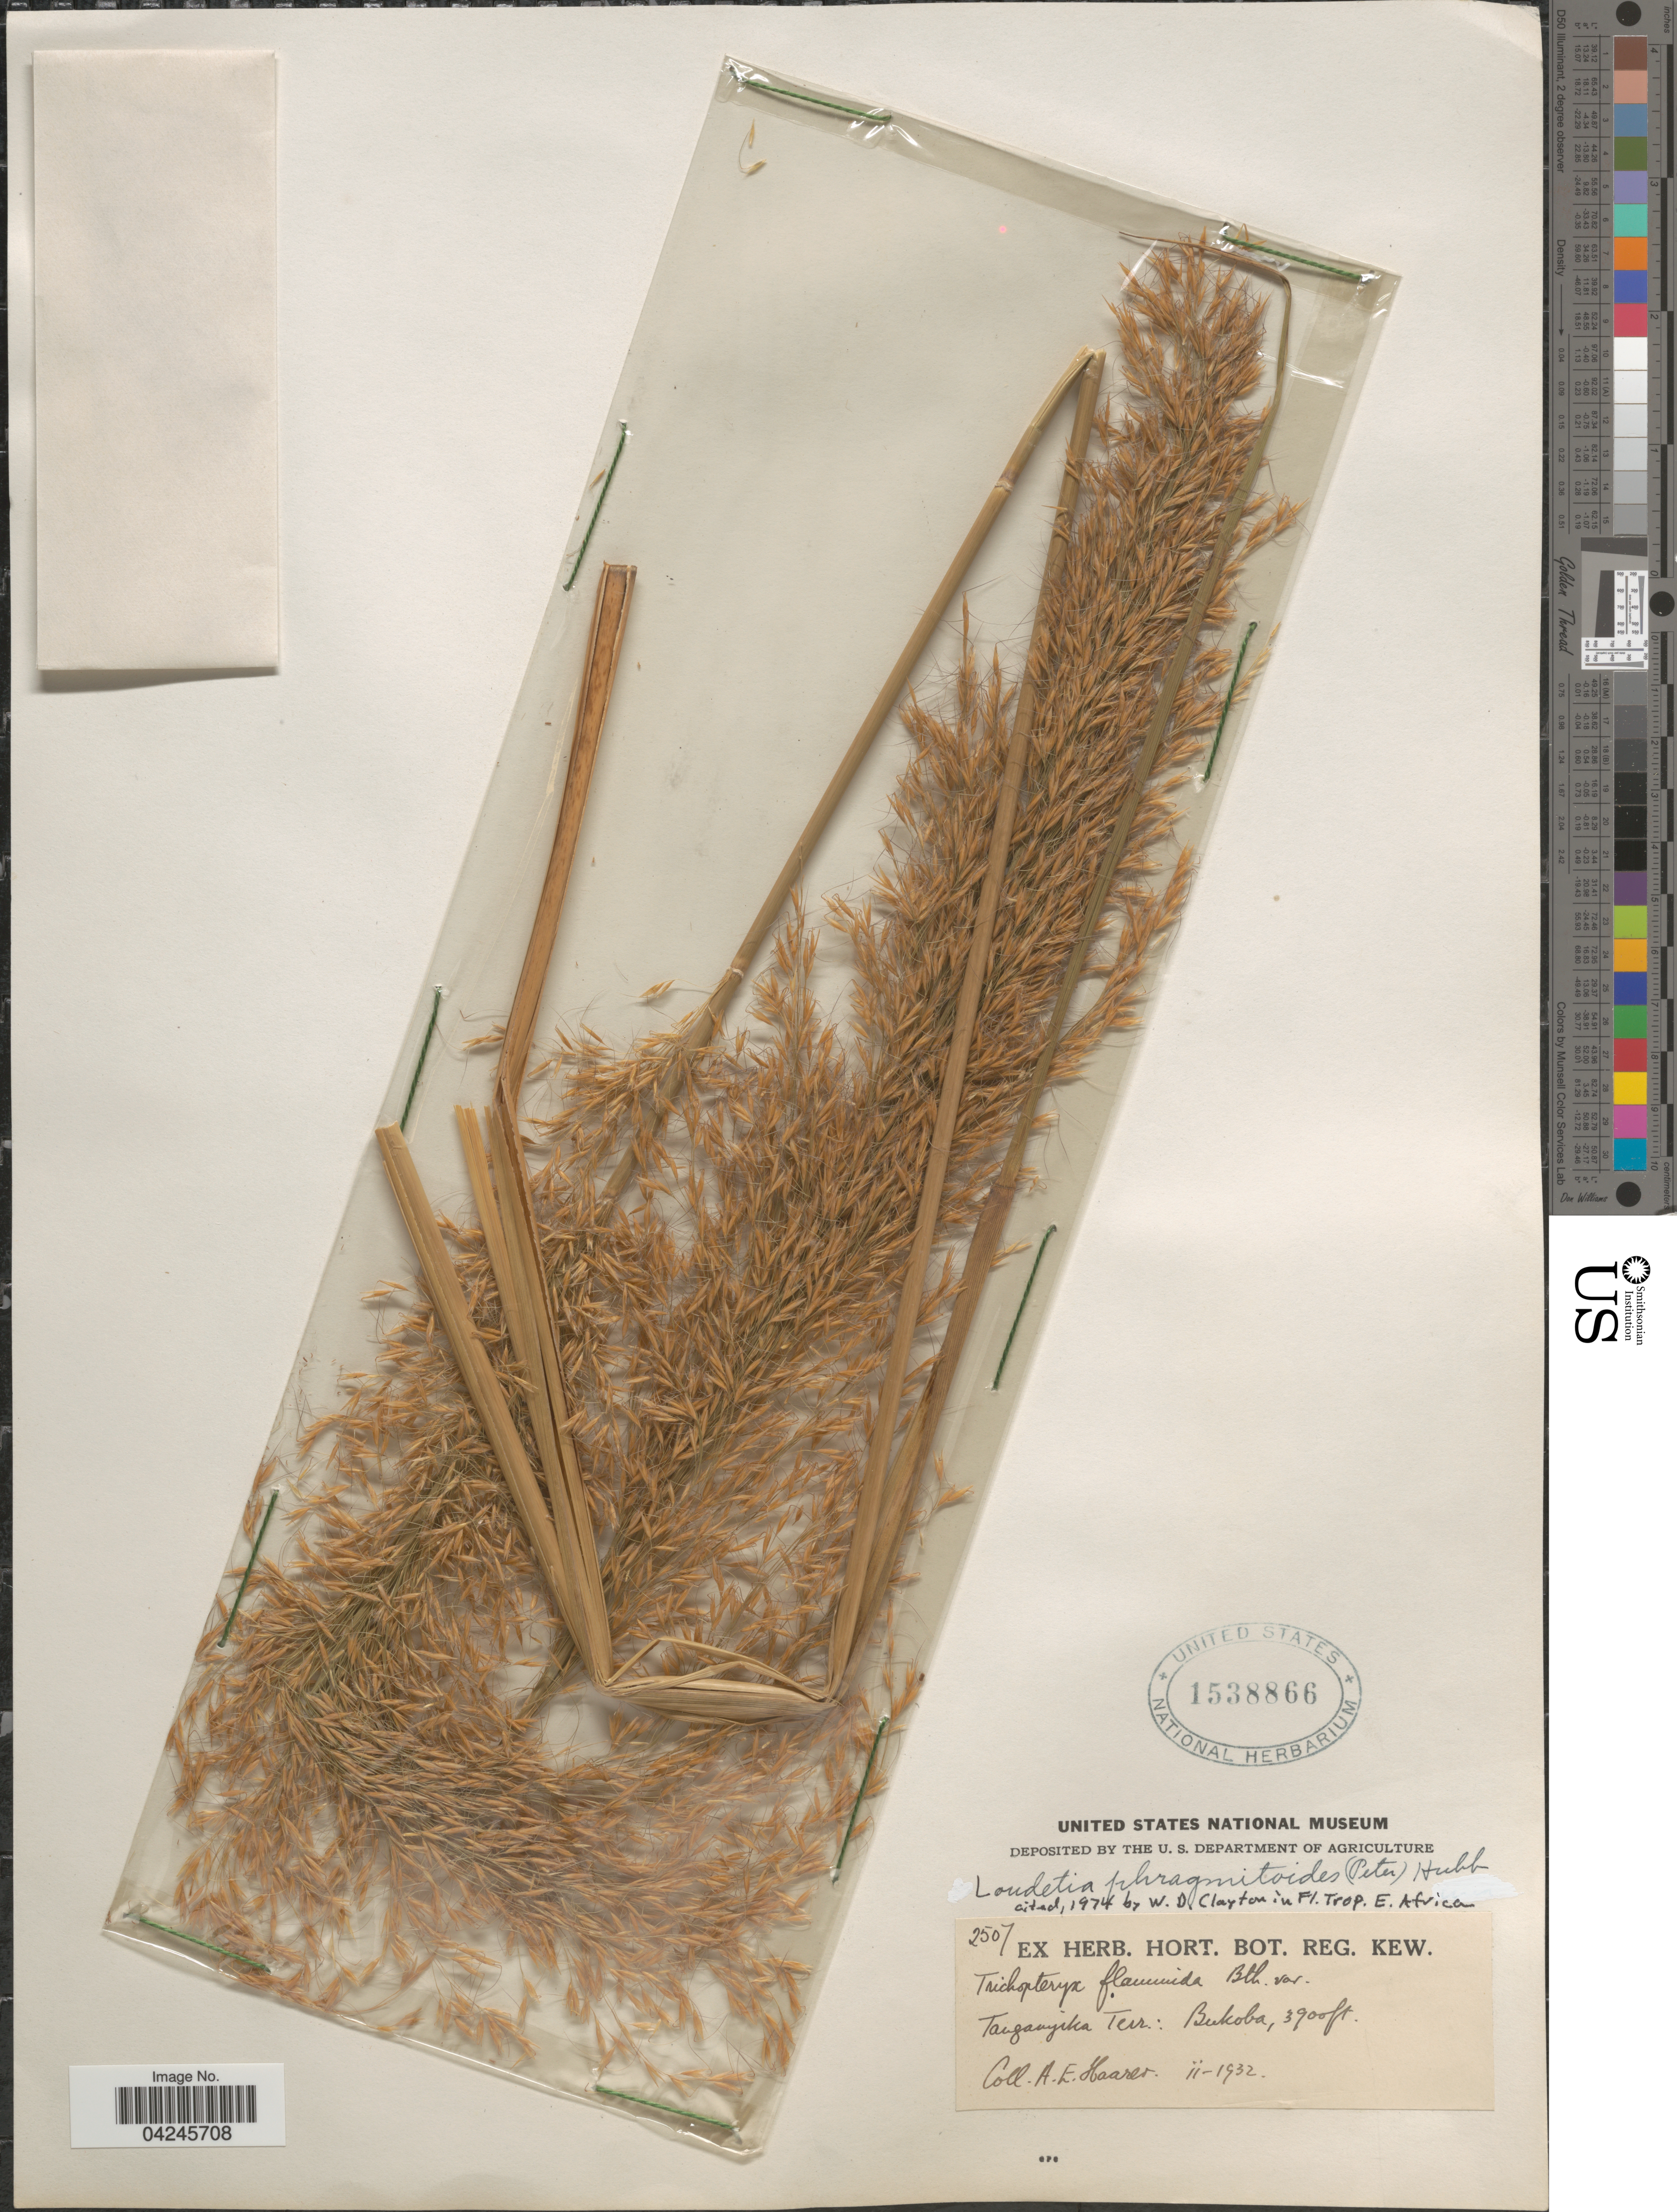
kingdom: Plantae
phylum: Tracheophyta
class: Liliopsida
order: Poales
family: Poaceae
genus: Loudetia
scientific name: Loudetia phragmitoides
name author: (Peter) C.E. Hubb.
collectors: A. Haarer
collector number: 2507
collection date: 1932-02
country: Tanzania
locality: Tanganyika Territory: Bukoba.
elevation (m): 1189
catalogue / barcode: US 1538866